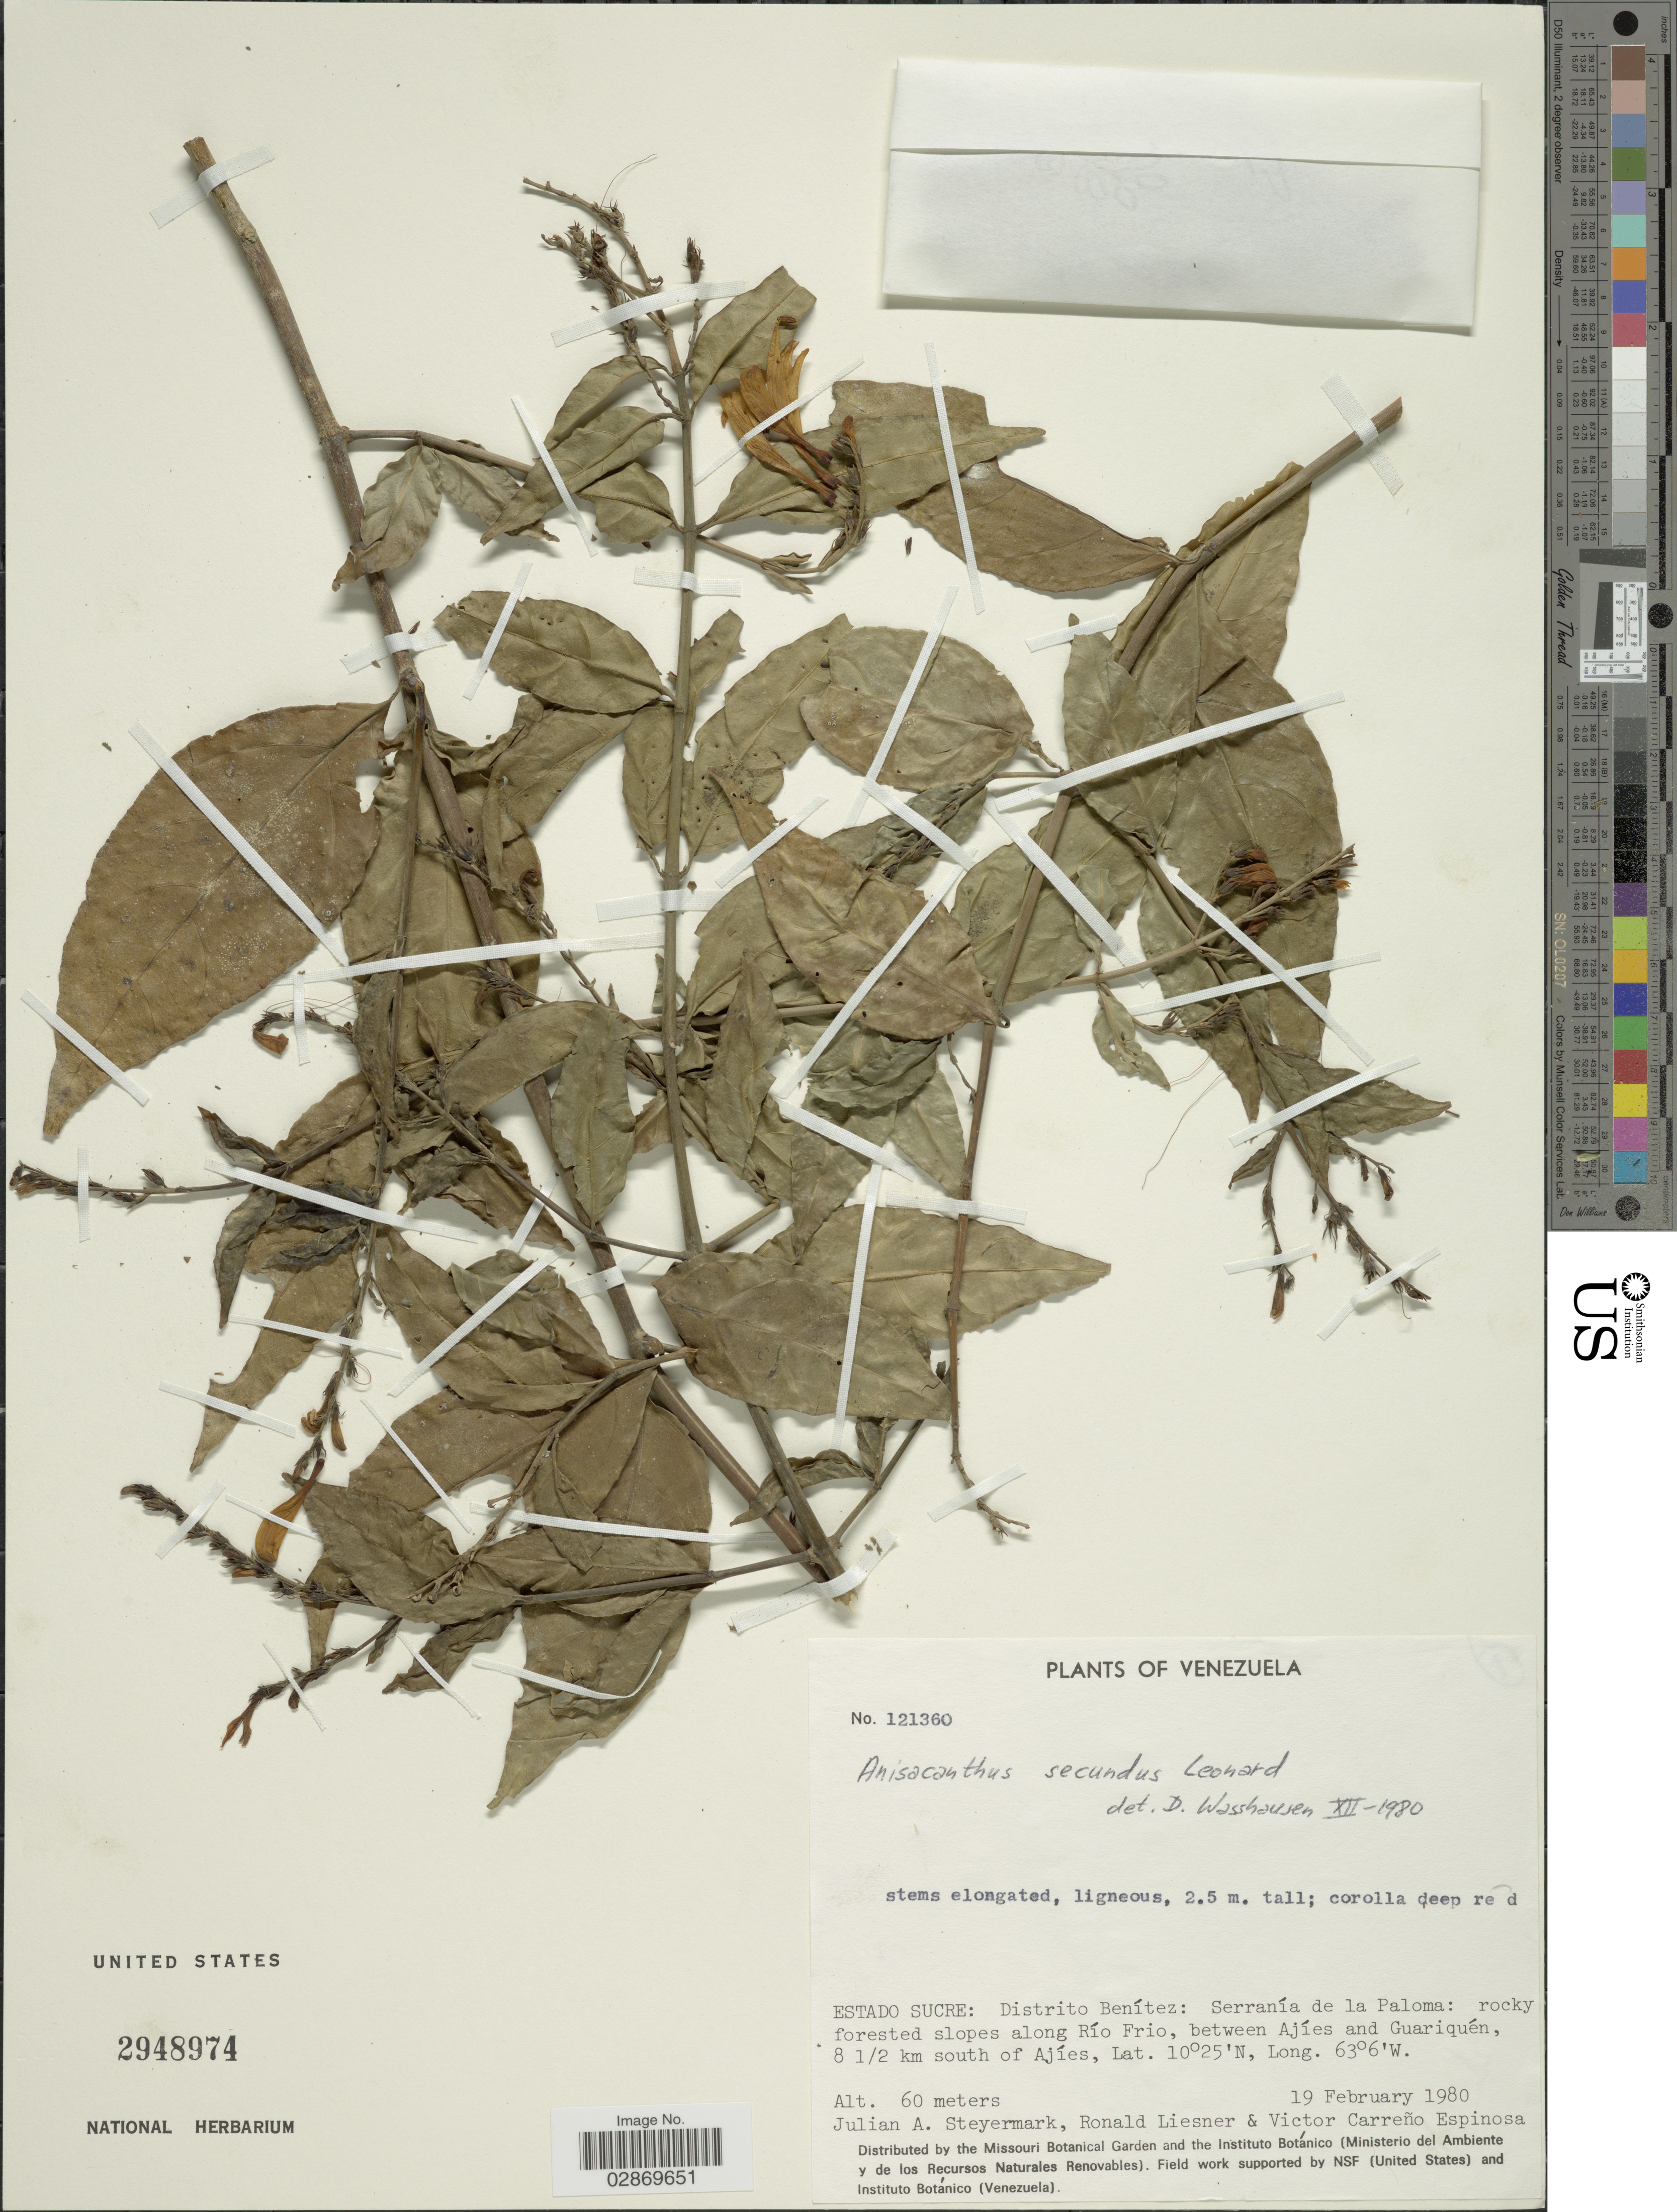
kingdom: Plantae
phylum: Tracheophyta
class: Magnoliopsida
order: Lamiales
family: Acanthaceae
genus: Anisacanthus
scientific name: Anisacanthus secundus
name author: Leonard in A.C. Sm.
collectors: J. Steyermark, R. L. Liesner & V. Espinosa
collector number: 121360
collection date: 1980-02-19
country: Venezuela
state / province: Sucre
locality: Distrito Benítez, Serranía de la Paloma, rocky forested slopes along Río Frio, between Ajíes and Guariquén, 8 1/2 km south of Ajíes.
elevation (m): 60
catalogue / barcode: US 2948974